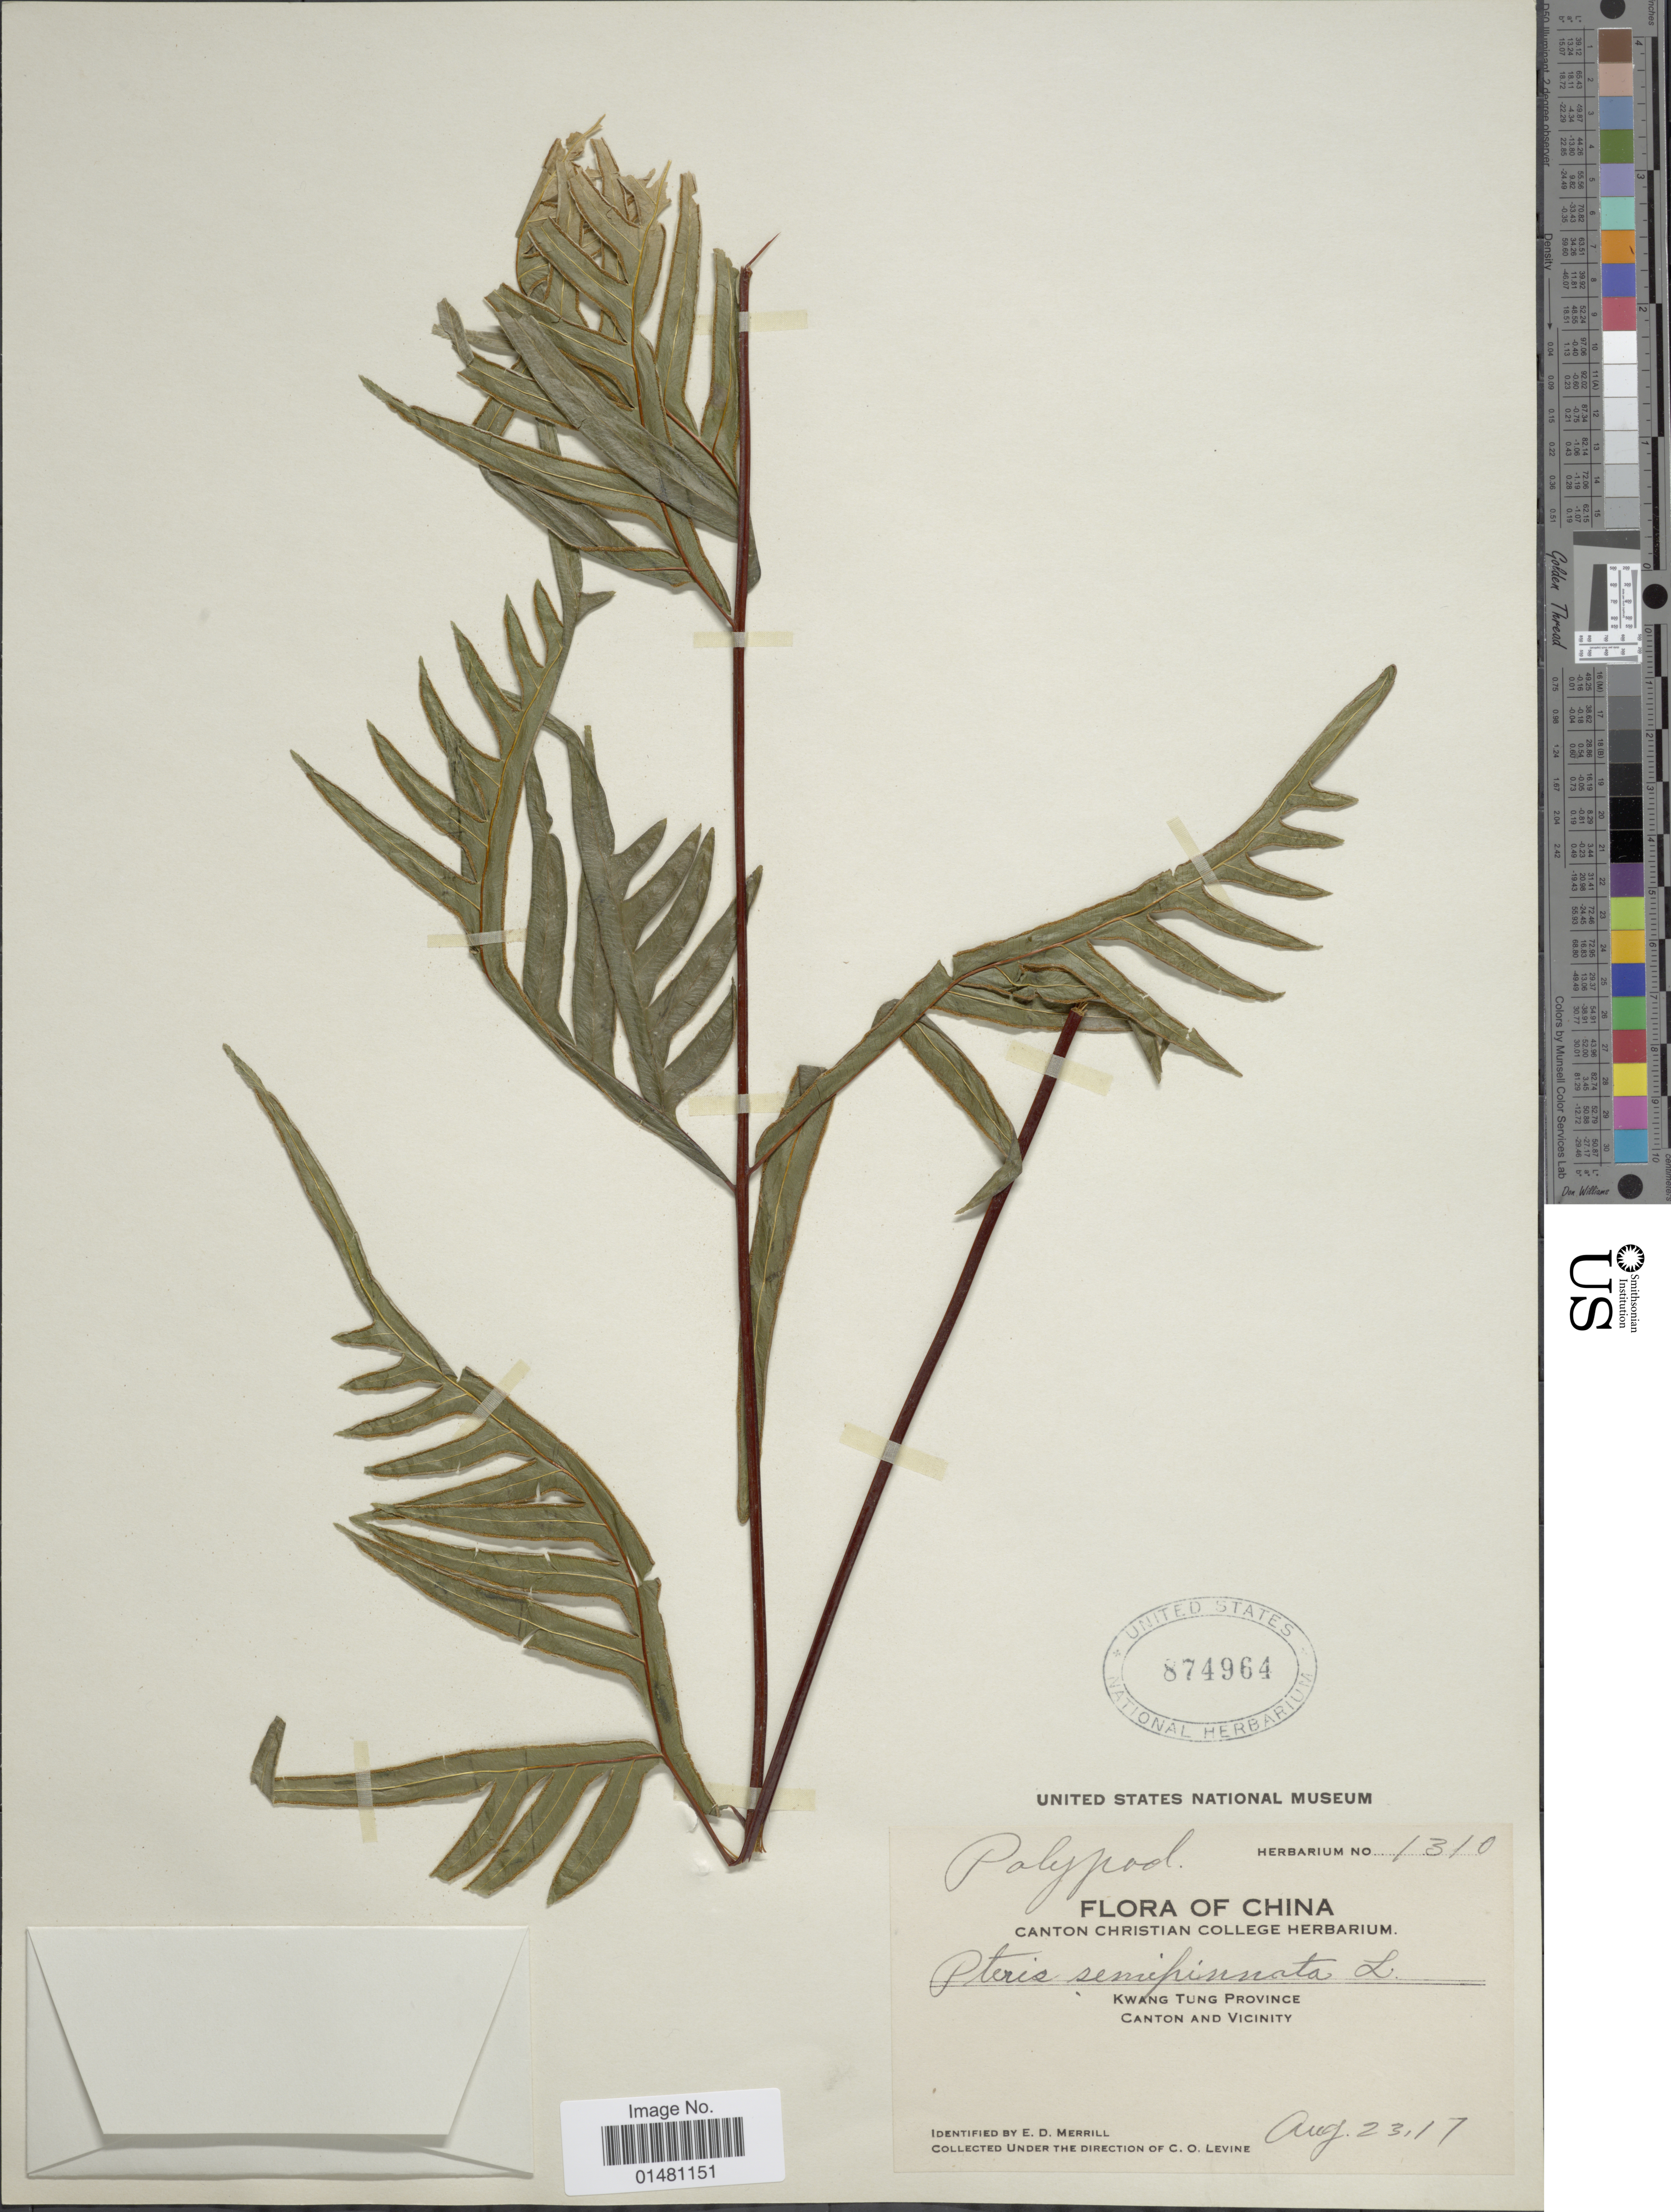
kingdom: Plantae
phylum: Tracheophyta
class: Polypodiopsida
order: Polypodiales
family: Pteridaceae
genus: Pteris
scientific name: Pteris semipinnata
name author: L.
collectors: C. O. Levine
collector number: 1310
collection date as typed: Transcribed d/m/y: 23/8/17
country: China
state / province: Guangdong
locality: Kwangtung Province Canton and Vicinity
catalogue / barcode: US 874964